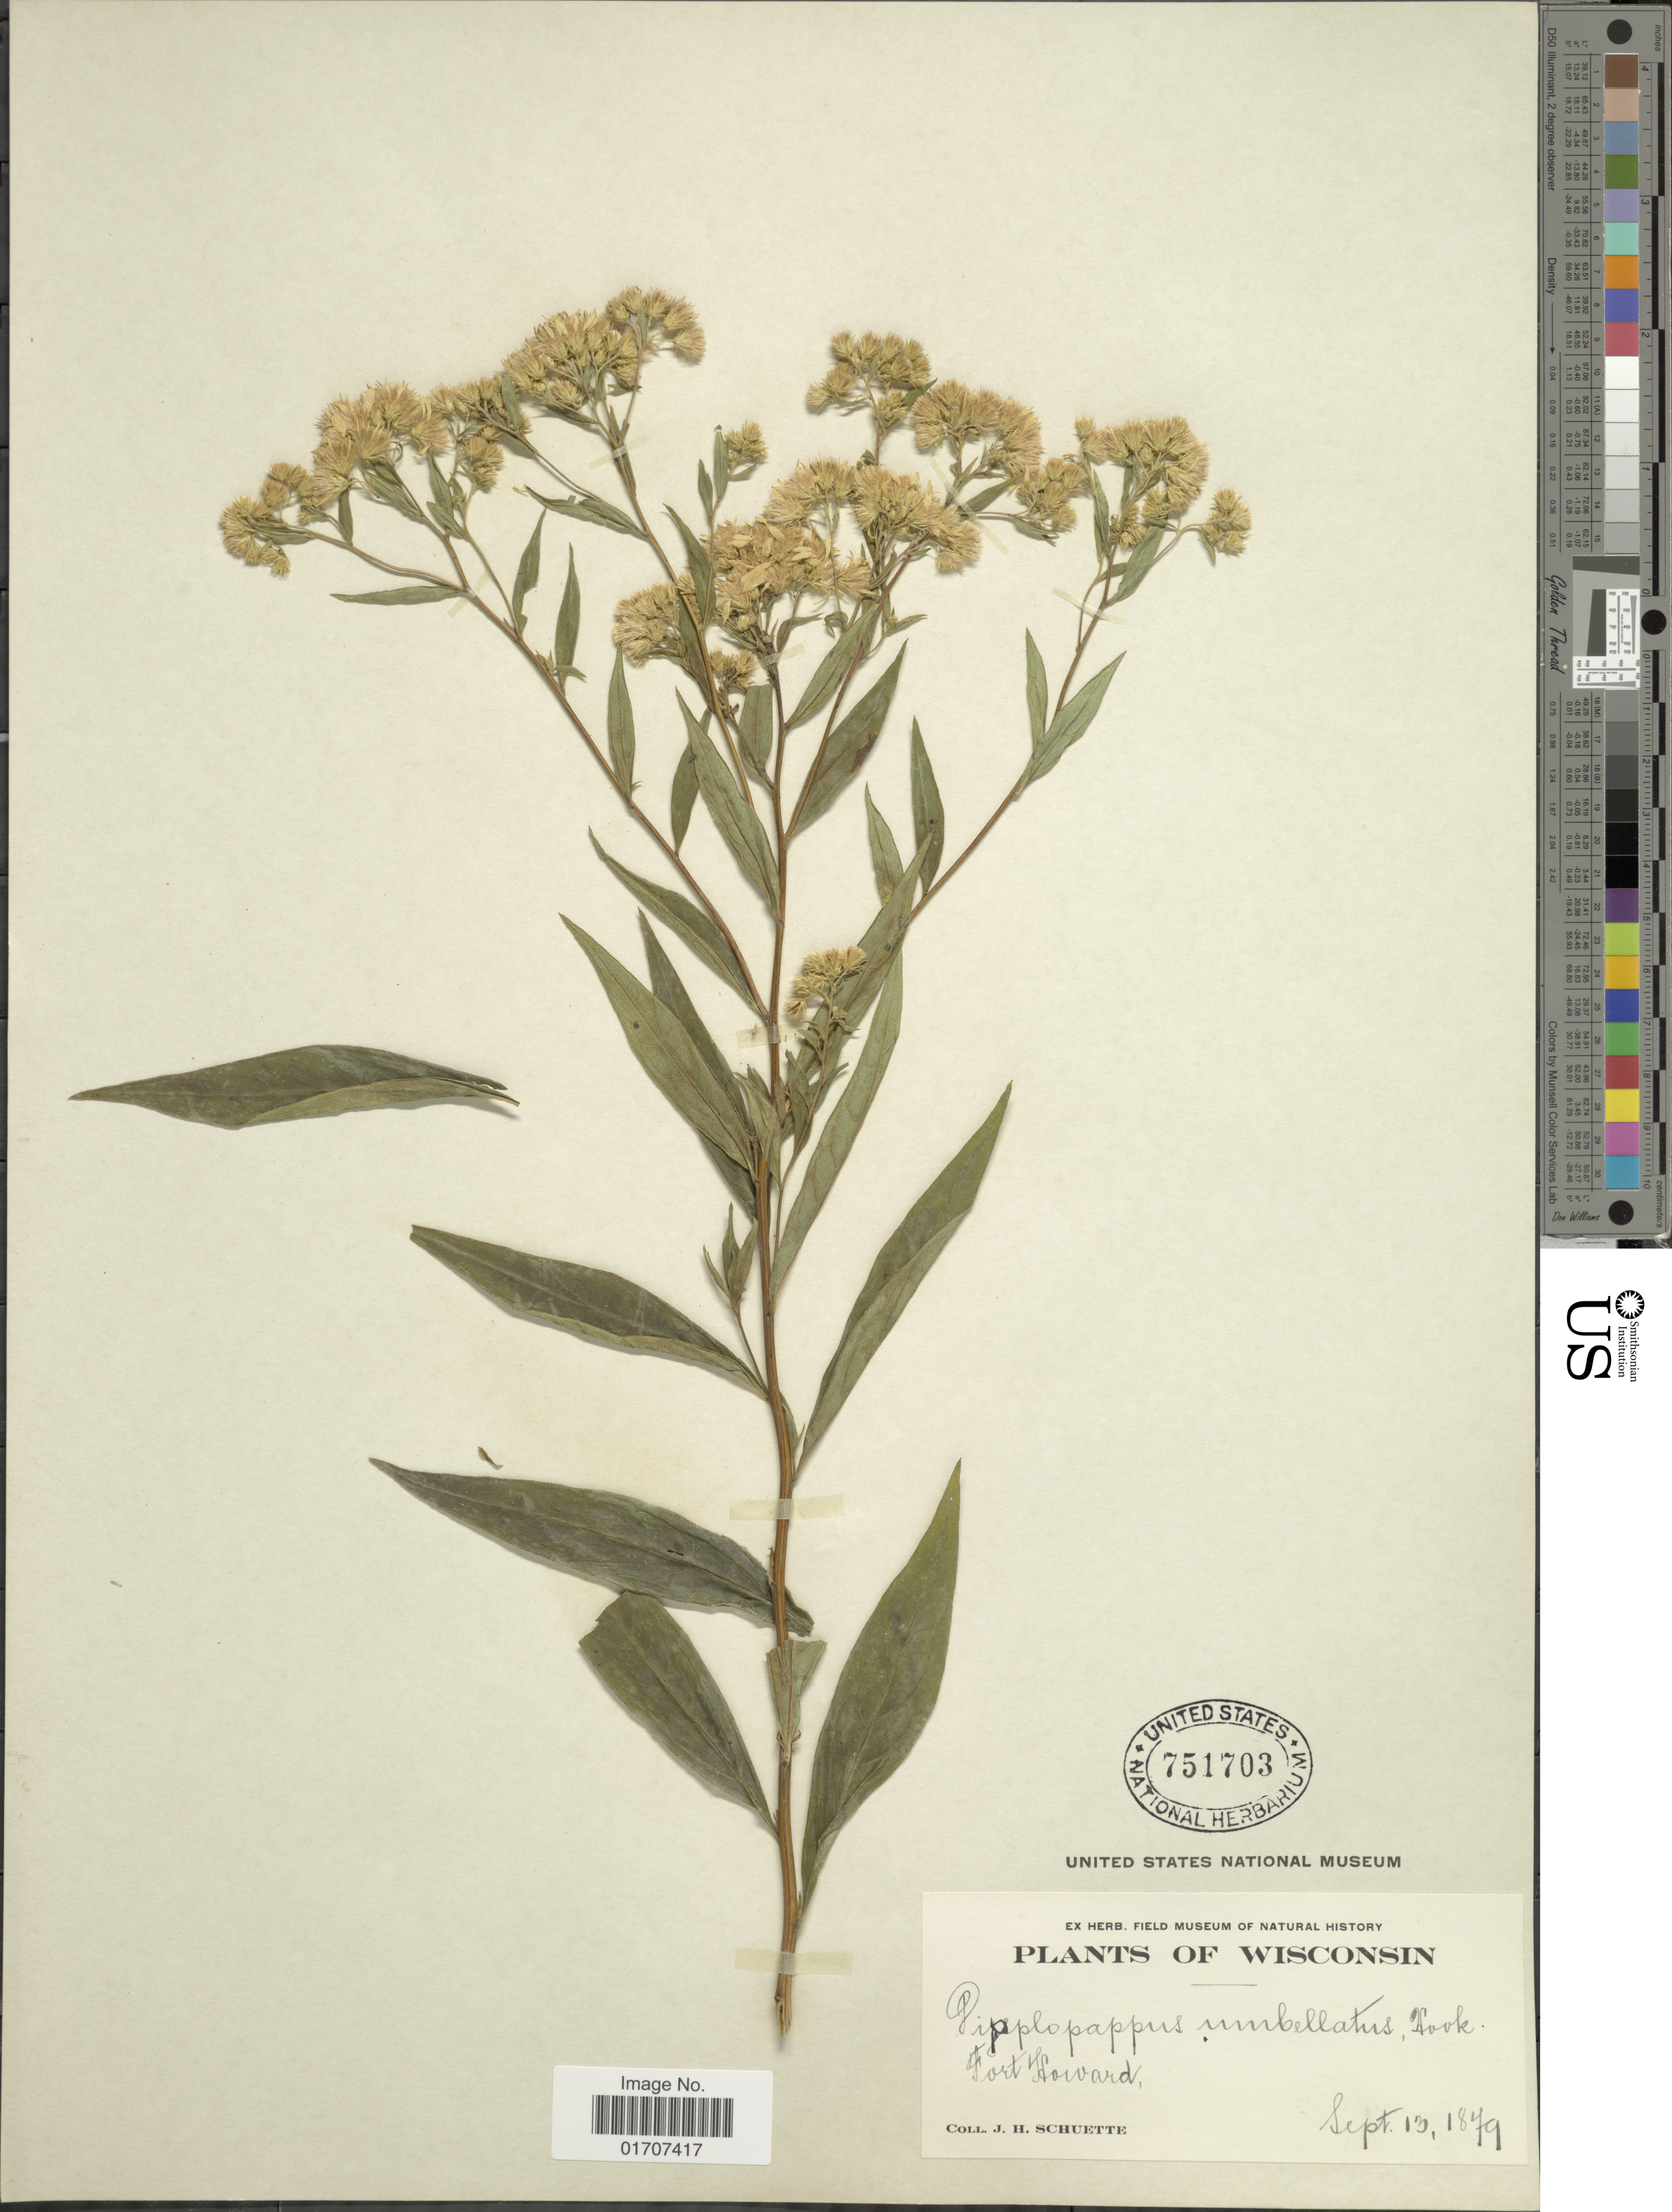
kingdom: Plantae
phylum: Tracheophyta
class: Magnoliopsida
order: Asterales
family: Asteraceae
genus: Doellingeria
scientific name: Doellingeria umbellata var. umbellata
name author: Nees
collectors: J. H. Schuette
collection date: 1879-09-13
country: United States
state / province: Wisconsin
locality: Fort Howard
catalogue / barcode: US 751703